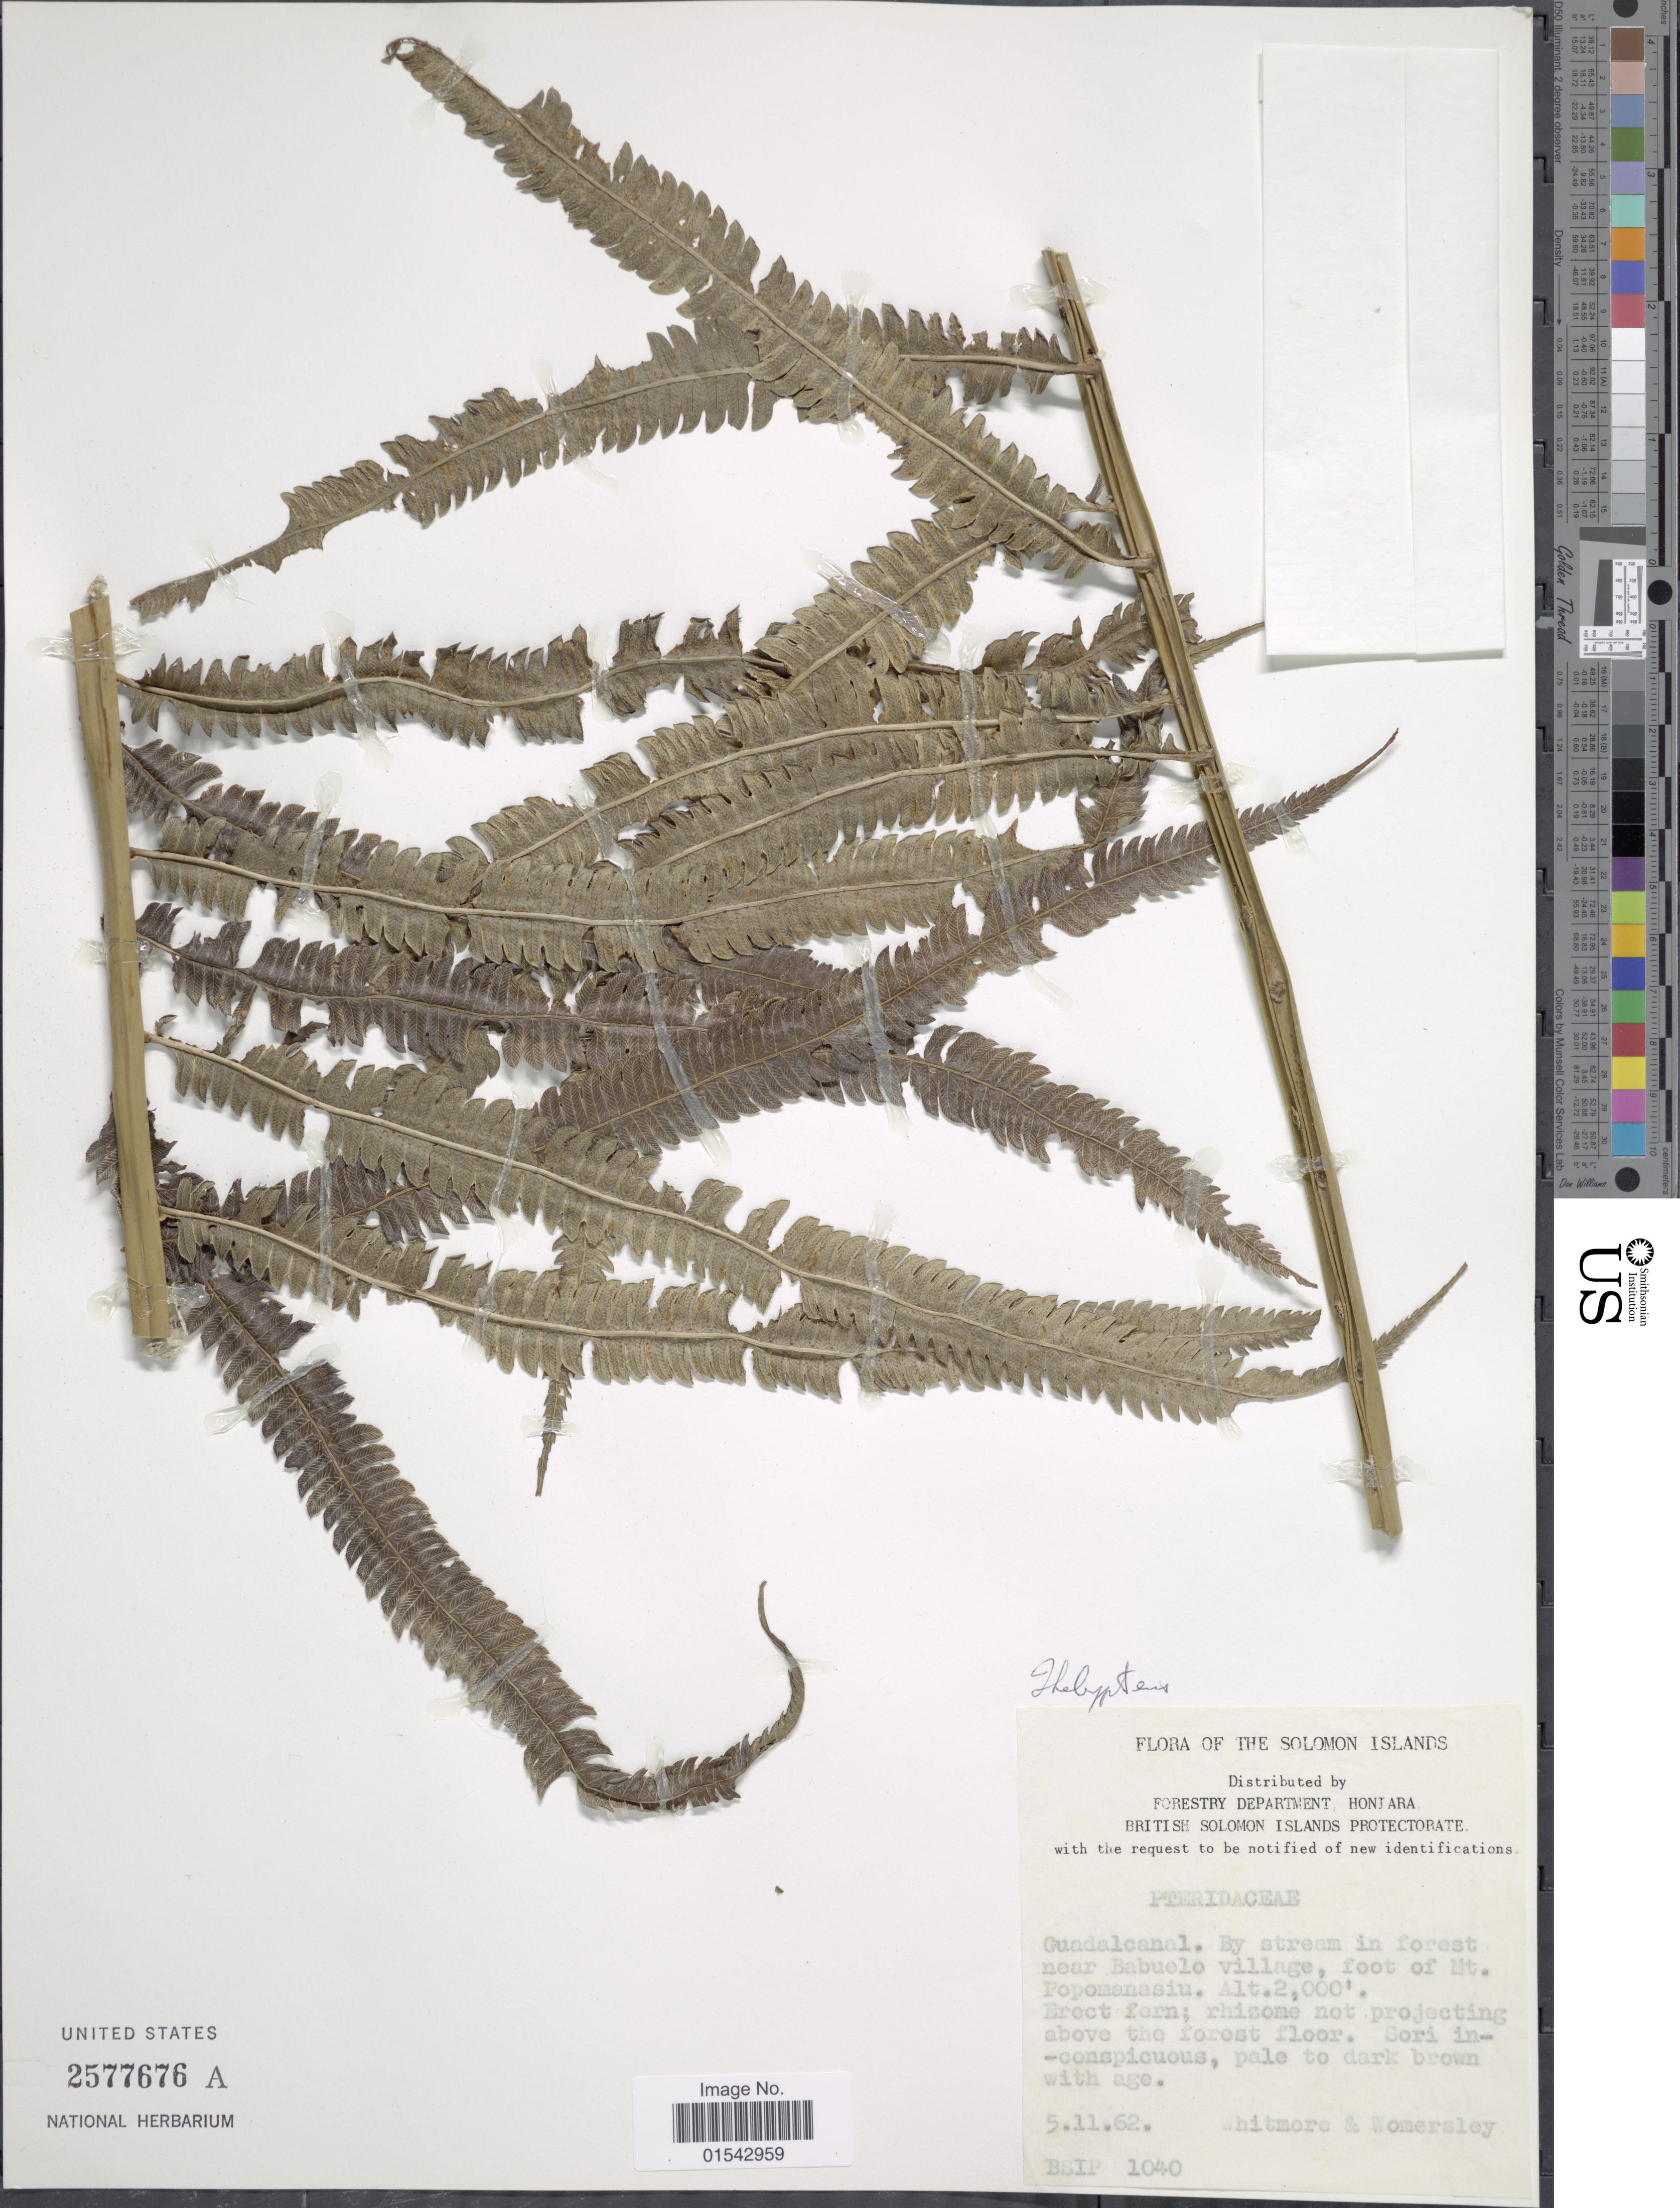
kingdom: Plantae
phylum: Tracheophyta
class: Polypodiopsida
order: Polypodiales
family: Thelypteridaceae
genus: Cyclosorus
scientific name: Cyclosorus sp.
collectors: -. Whitmore & Womersley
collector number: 1040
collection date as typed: Transcribed d/m/y: 5/11/62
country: Solomon Islands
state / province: Solomon Islands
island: Guadalcanal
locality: Solomon Islands, Guadalcanal, by stream in forest near Babuelo village, foot Mt. Popomanasiu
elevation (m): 610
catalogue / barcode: US 2577676A